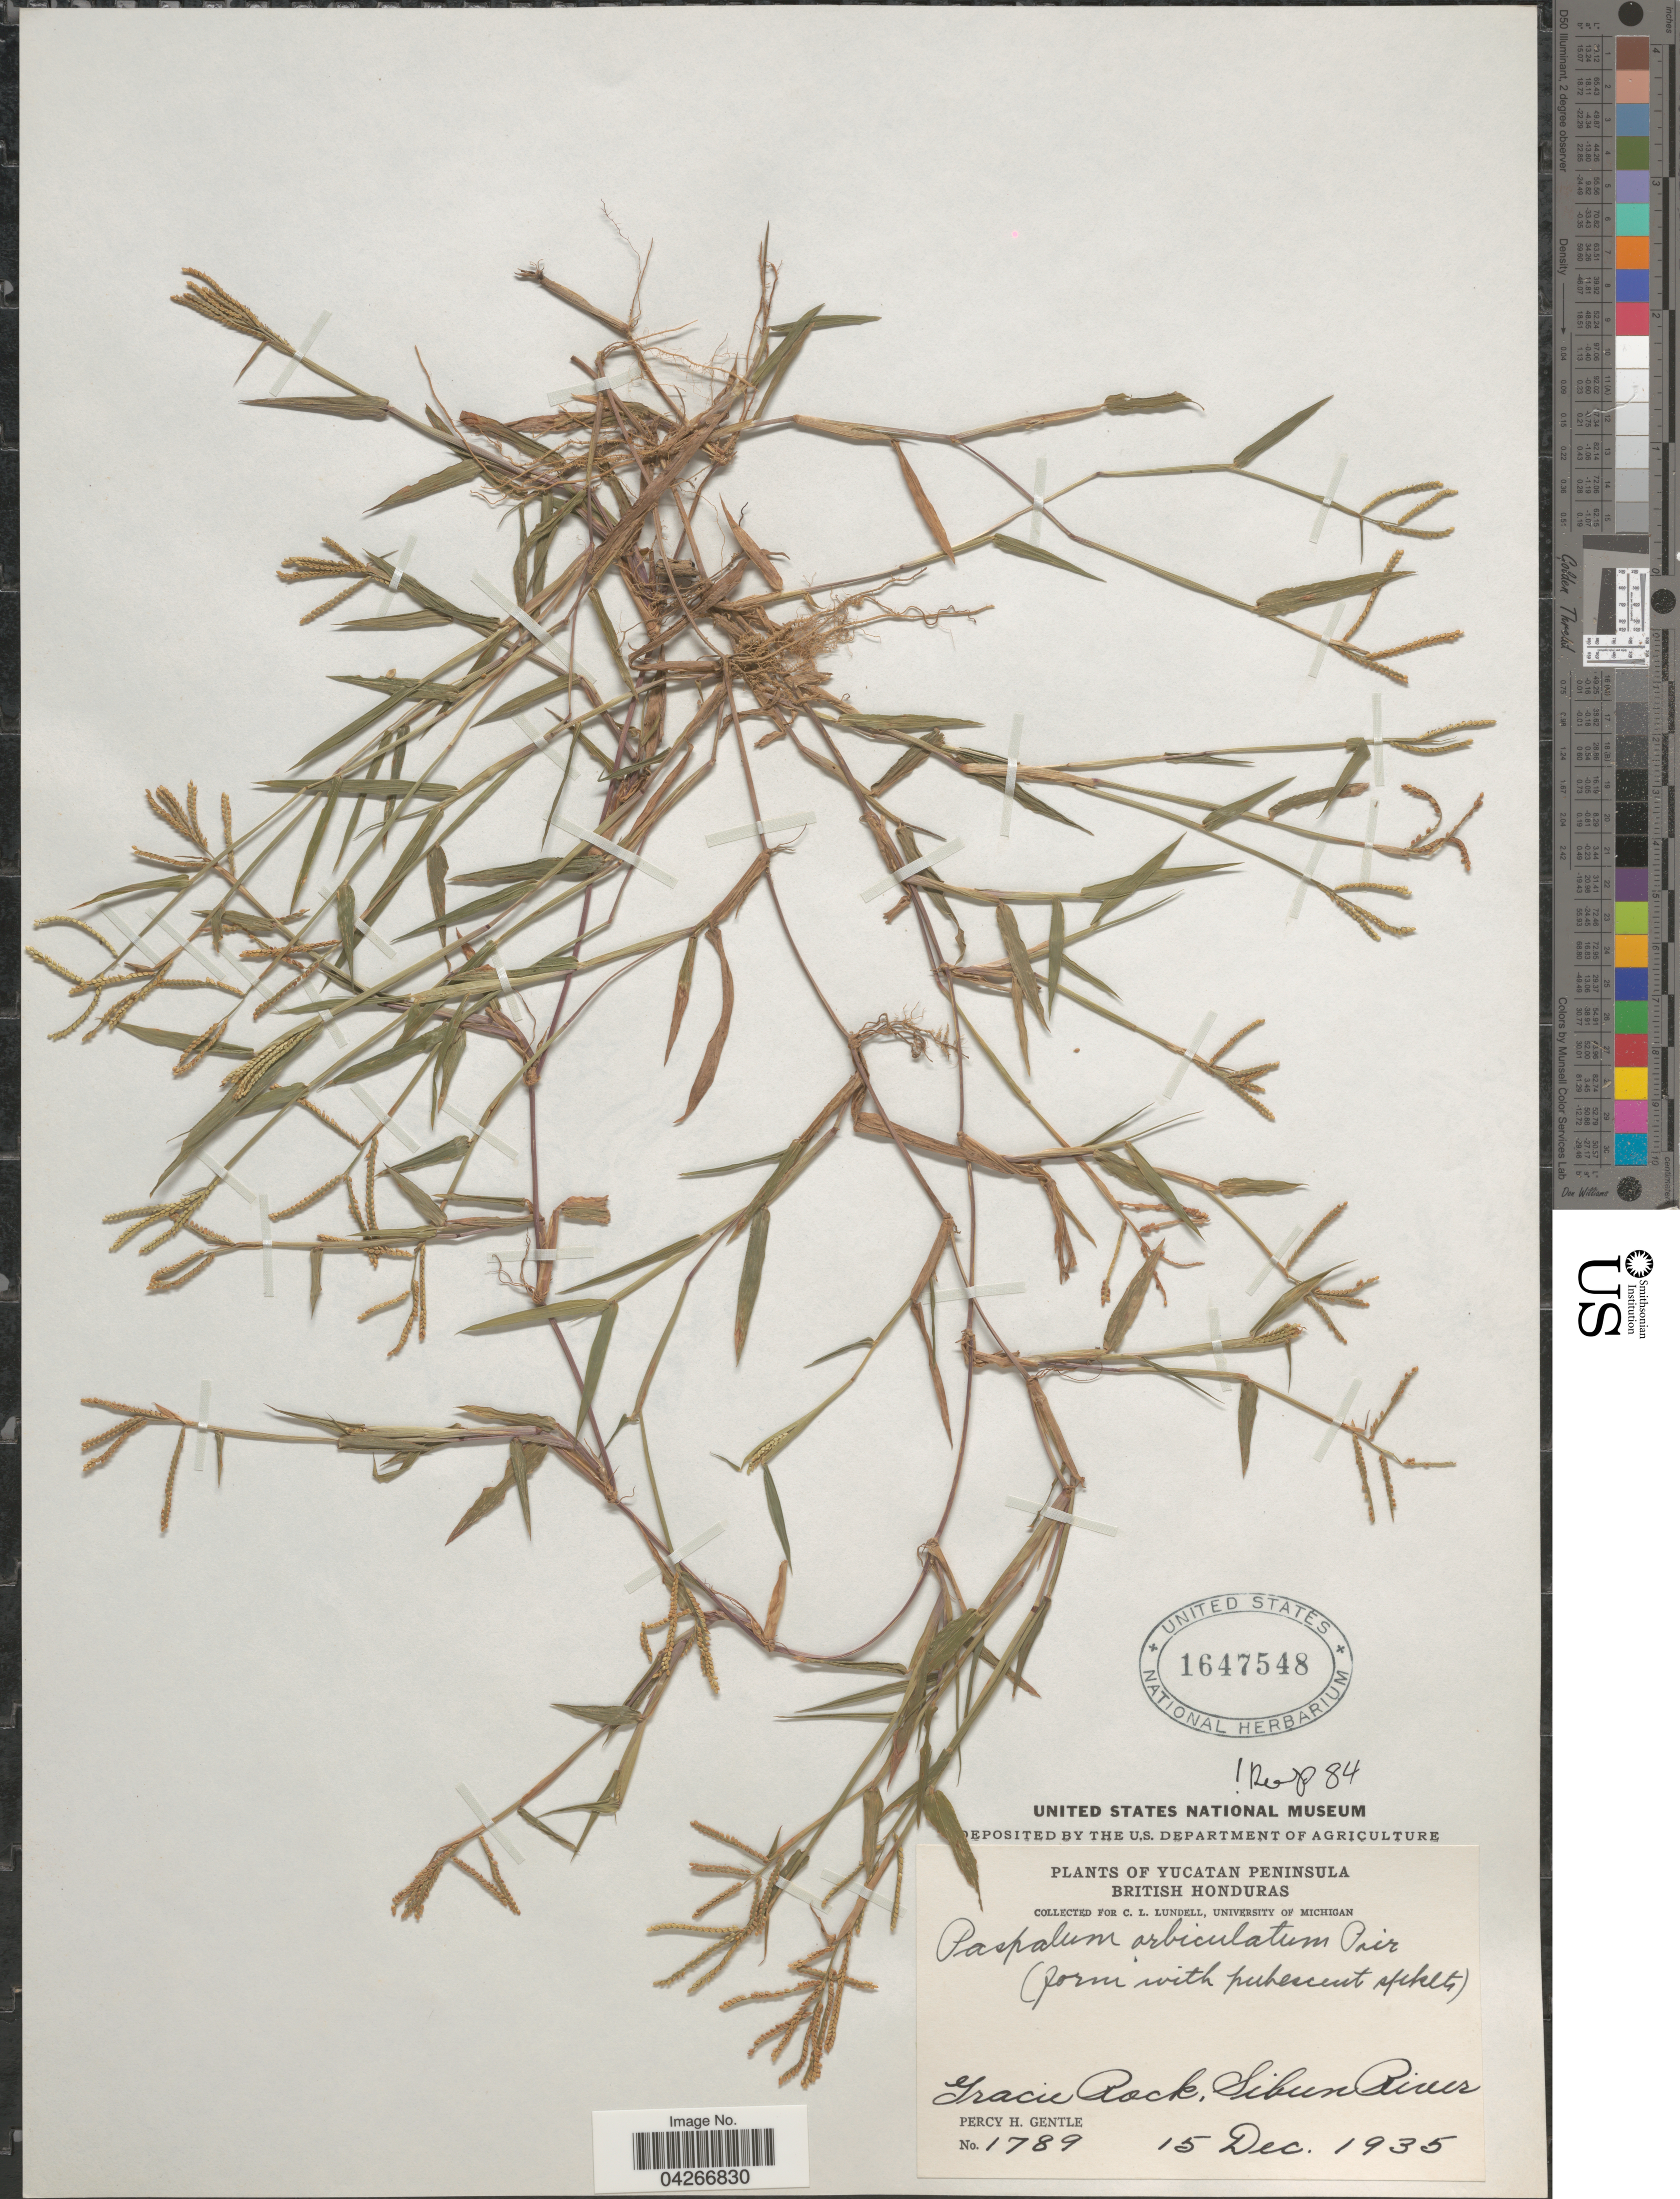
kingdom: Plantae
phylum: Tracheophyta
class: Liliopsida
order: Poales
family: Poaceae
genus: Paspalum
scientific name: Paspalum orbiculatum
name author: Poir. in Lam.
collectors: P. H. Gentle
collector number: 1789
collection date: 1935-12-15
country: Belize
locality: Yucatan Peninsula. British Honduras. Gracie Rock, Sibun River.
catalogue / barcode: US 1647548